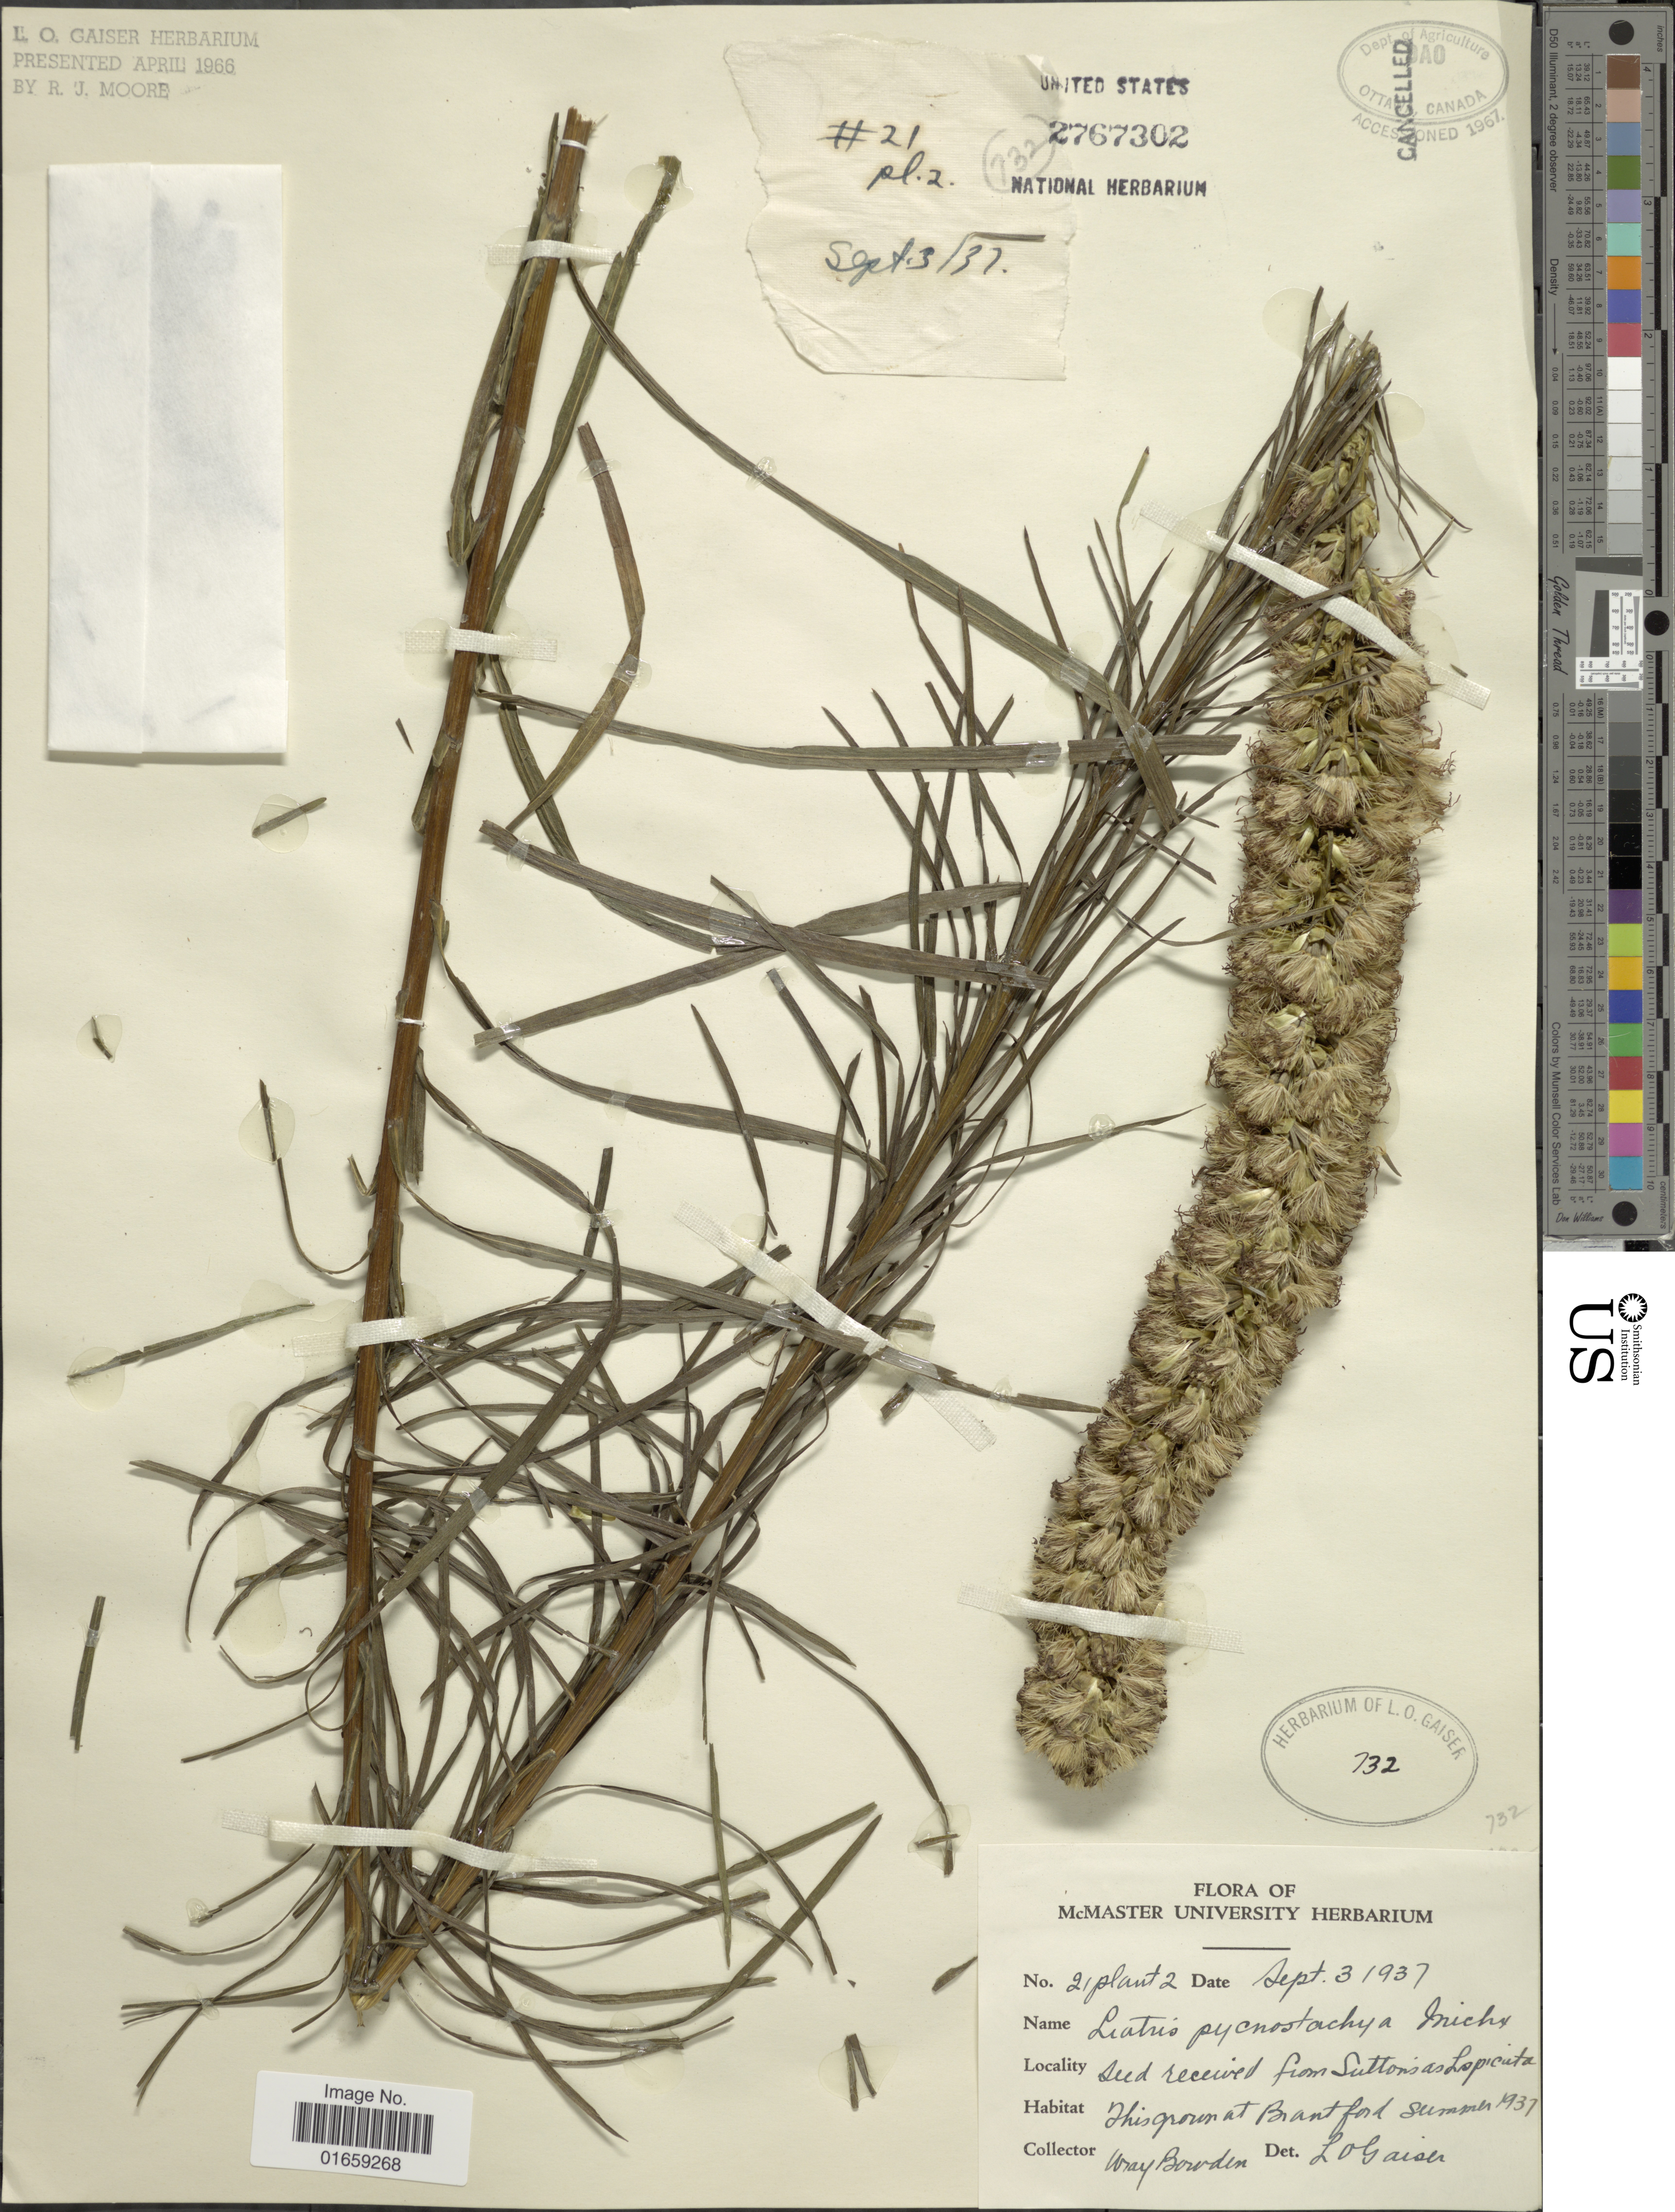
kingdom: Plantae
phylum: Tracheophyta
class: Magnoliopsida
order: Asterales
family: Asteraceae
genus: Liatris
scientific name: Liatris pycnostachya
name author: Michx.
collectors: W. M. Bowden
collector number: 21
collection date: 1937-09-03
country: Canada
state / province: Ontario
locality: This grown at Brantford.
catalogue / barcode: US 2767302